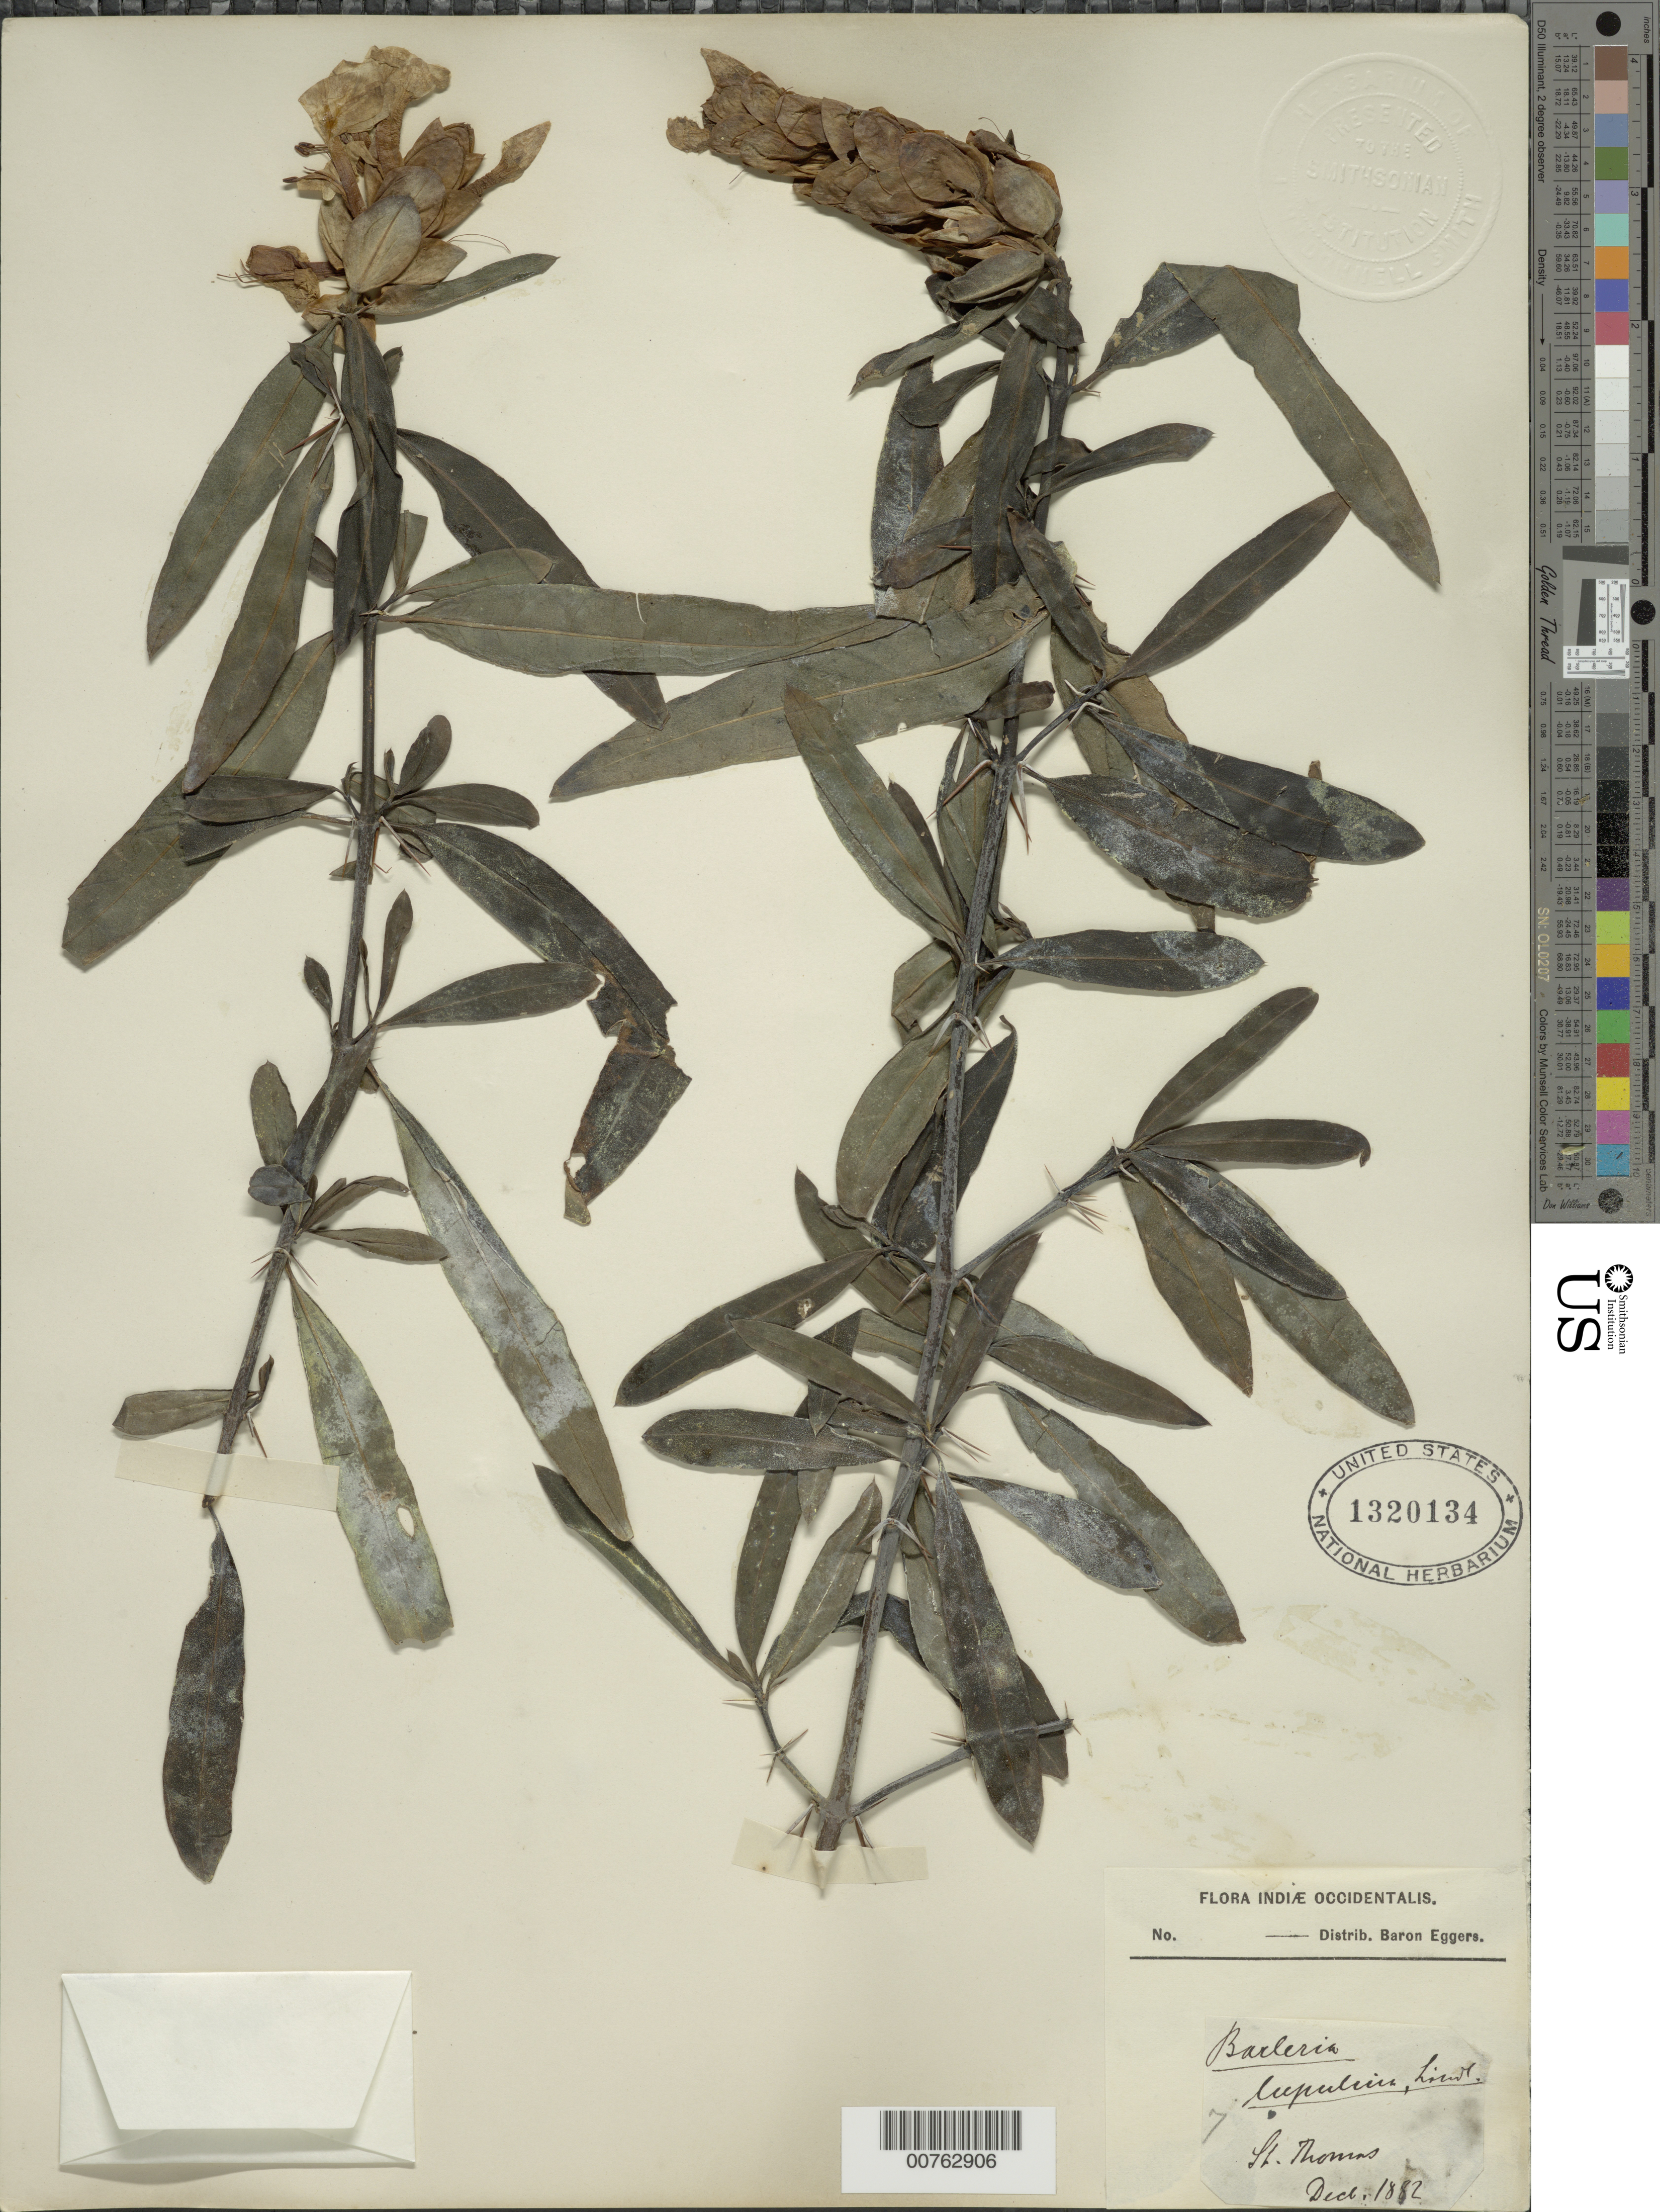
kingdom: Plantae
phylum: Tracheophyta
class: Magnoliopsida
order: Lamiales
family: Acanthaceae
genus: Barleria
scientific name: Barleria lupulina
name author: Lindl.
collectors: H. F. A. von Eggers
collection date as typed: Dec 1882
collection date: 1882-12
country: U.S. Virgin Islands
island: St. Thomas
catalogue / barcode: US 1320134